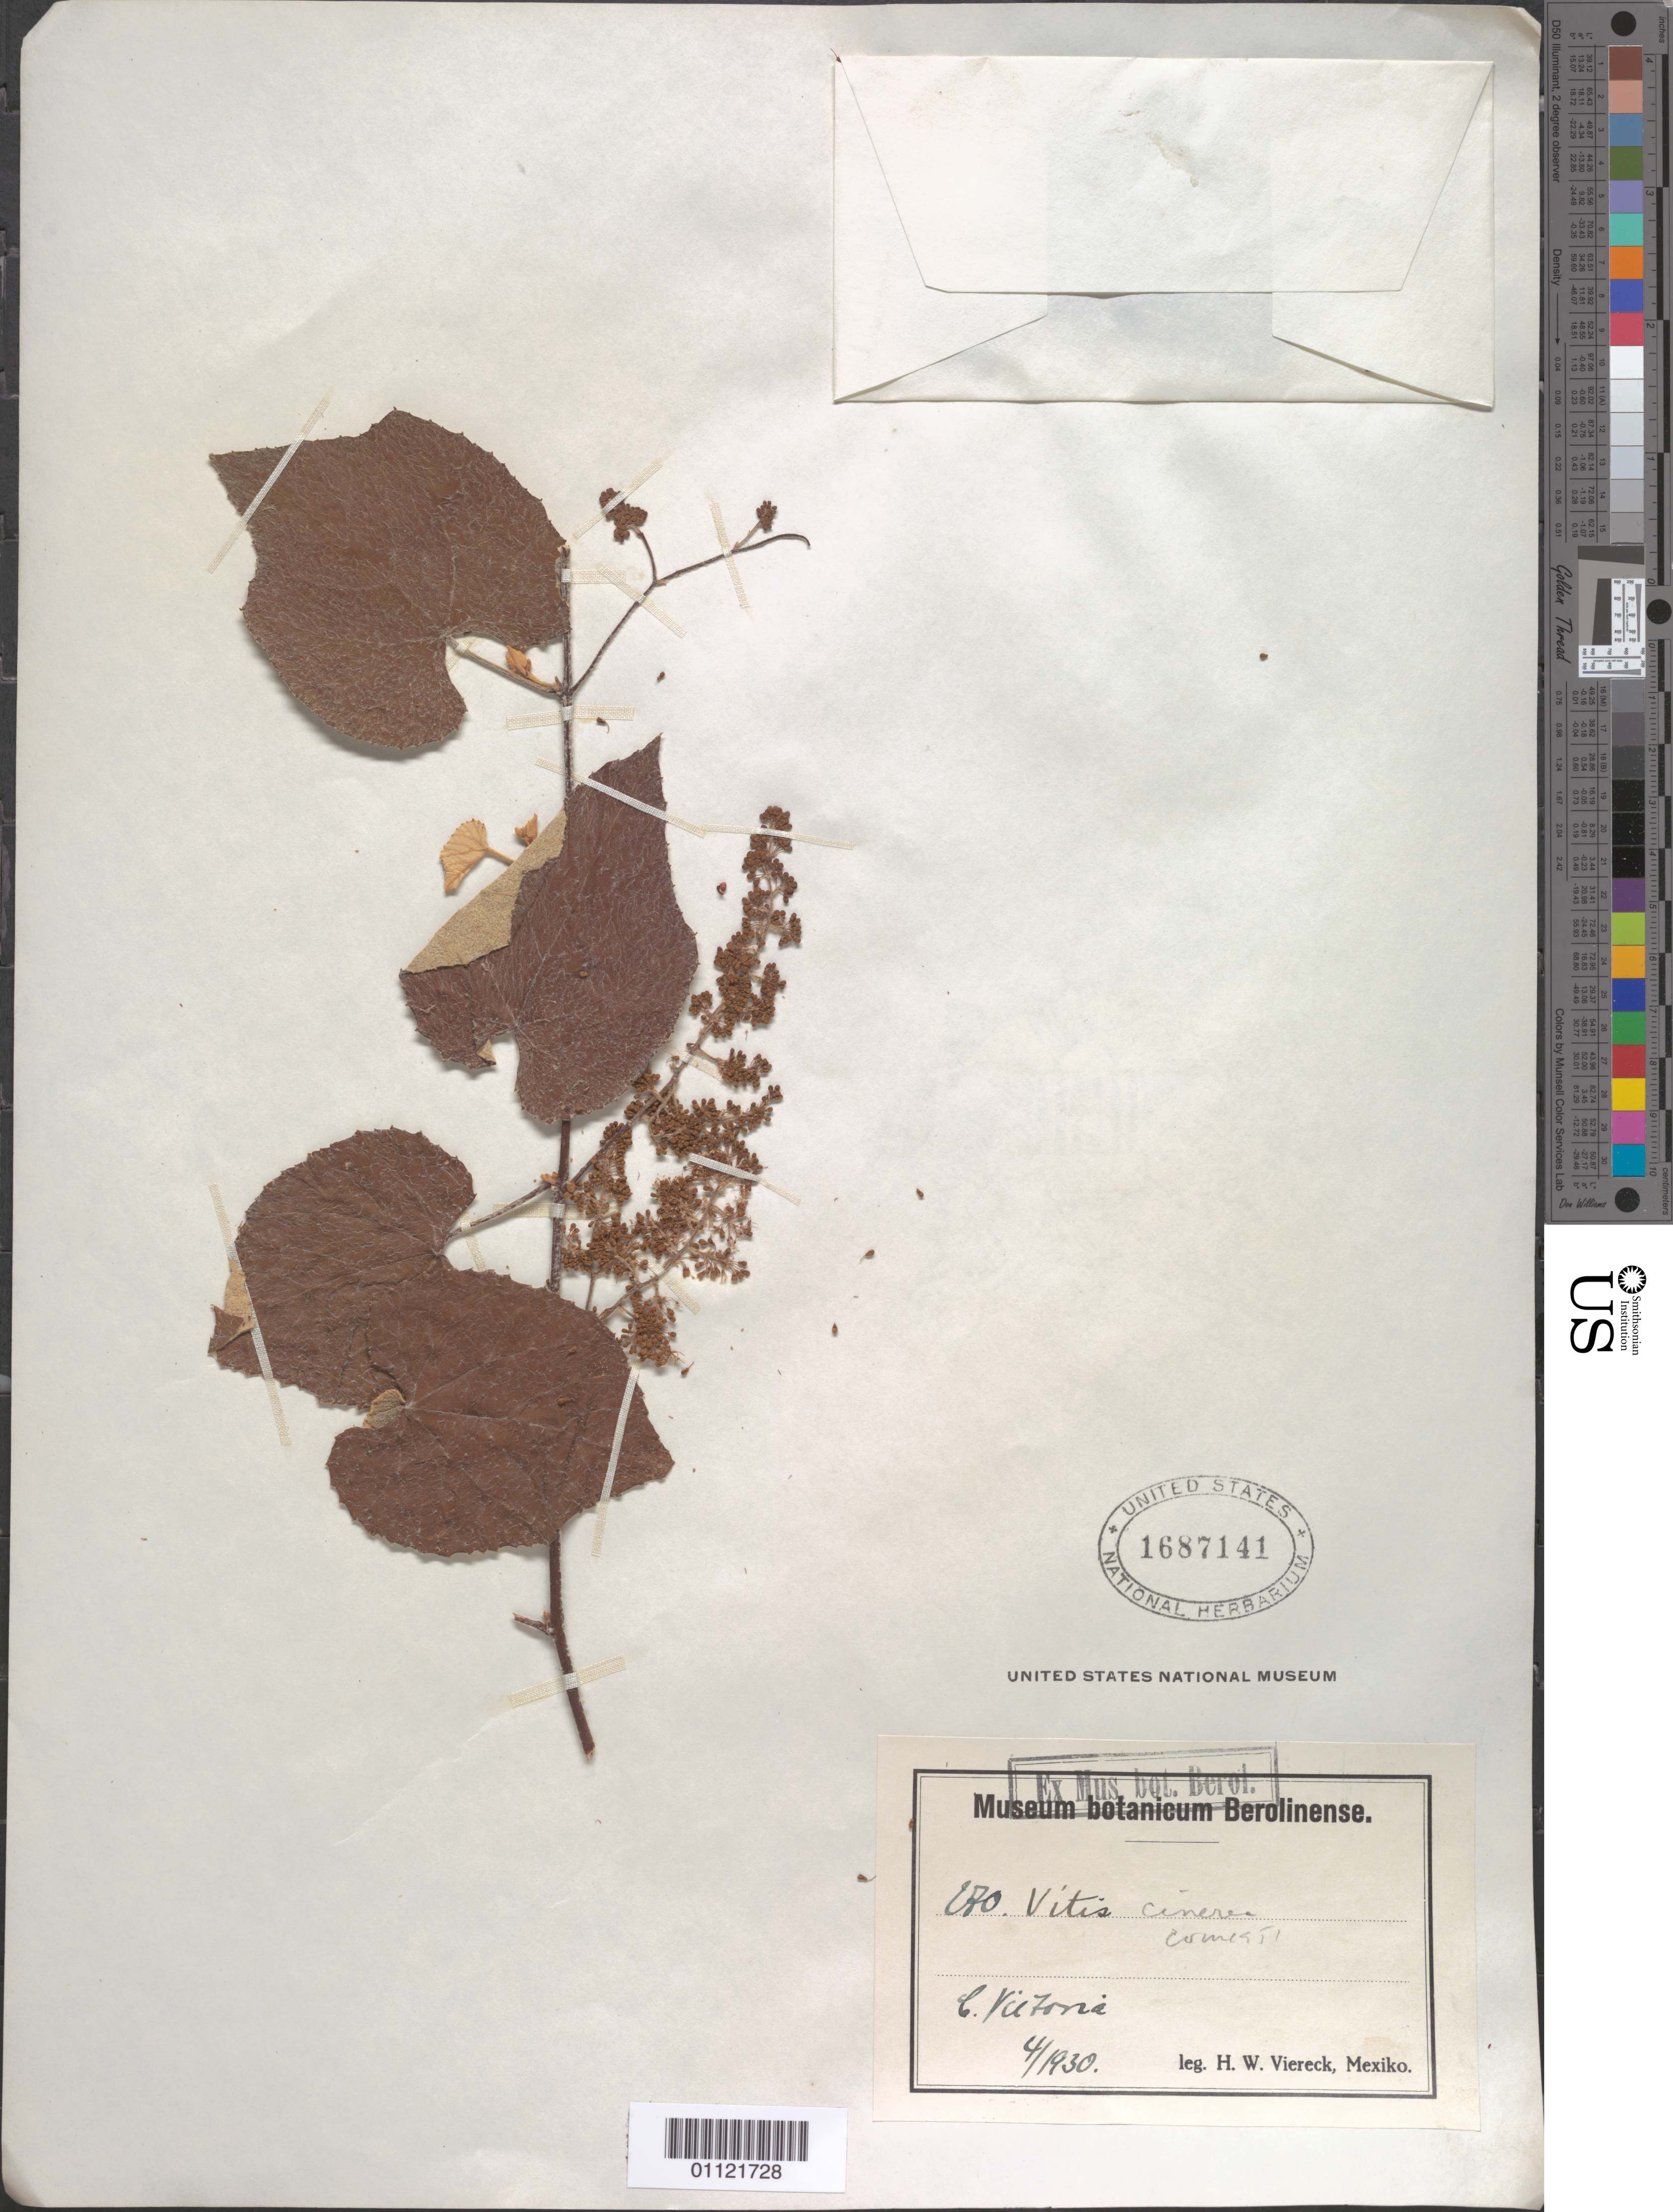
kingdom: Plantae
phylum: Tracheophyta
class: Magnoliopsida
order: Vitales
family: Vitaceae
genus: Vitis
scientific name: Vitis cinerea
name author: (Engelm.) Millardet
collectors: H. W. Viereck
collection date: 1930-04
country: Mexico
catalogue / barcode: US 1687141